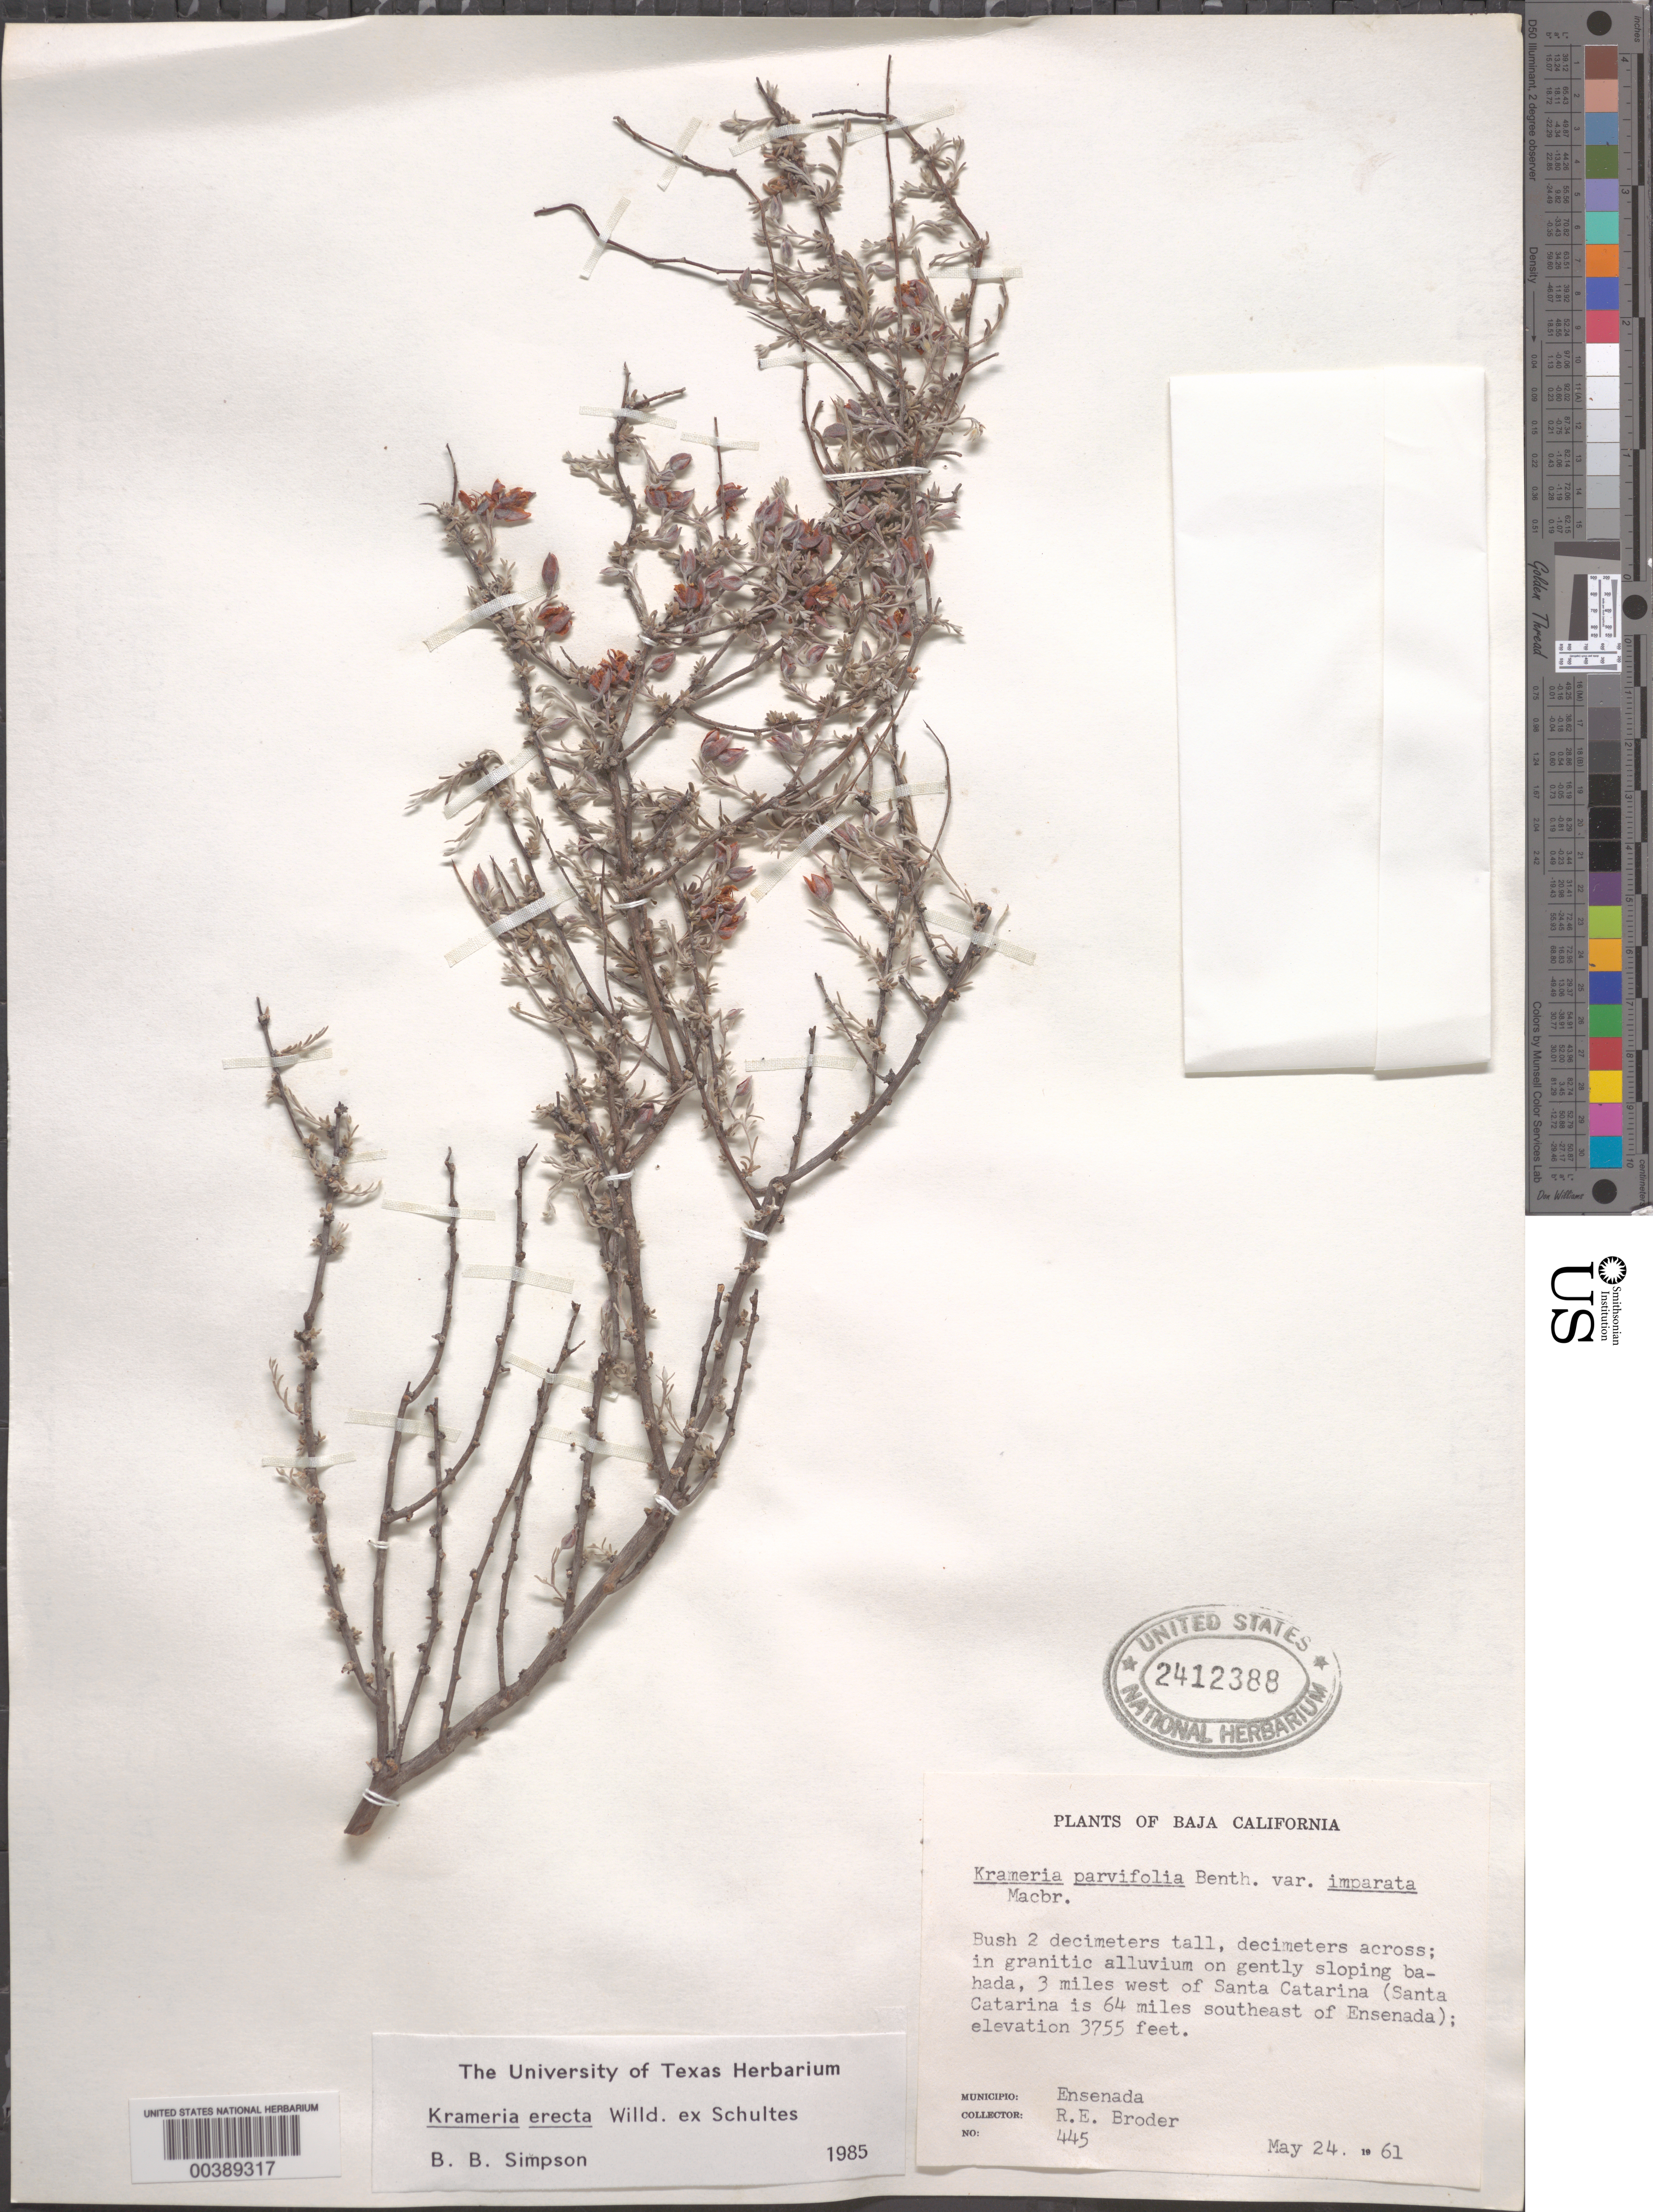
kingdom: Plantae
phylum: Tracheophyta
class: Magnoliopsida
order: Zygophyllales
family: Krameriaceae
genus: Krameria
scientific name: Krameria erecta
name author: Willd. ex Schult.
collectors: R. Broder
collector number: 445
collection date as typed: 24 May 1961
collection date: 1961-05-24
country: Mexico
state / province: Baja California Norte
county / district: Ensenada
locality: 3 mi W of Santa Catarina (Santa Catarina is 64 mi SE of Ensenada)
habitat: In granitic alluvium on gently sloping bahada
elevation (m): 1145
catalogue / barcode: US 2412388